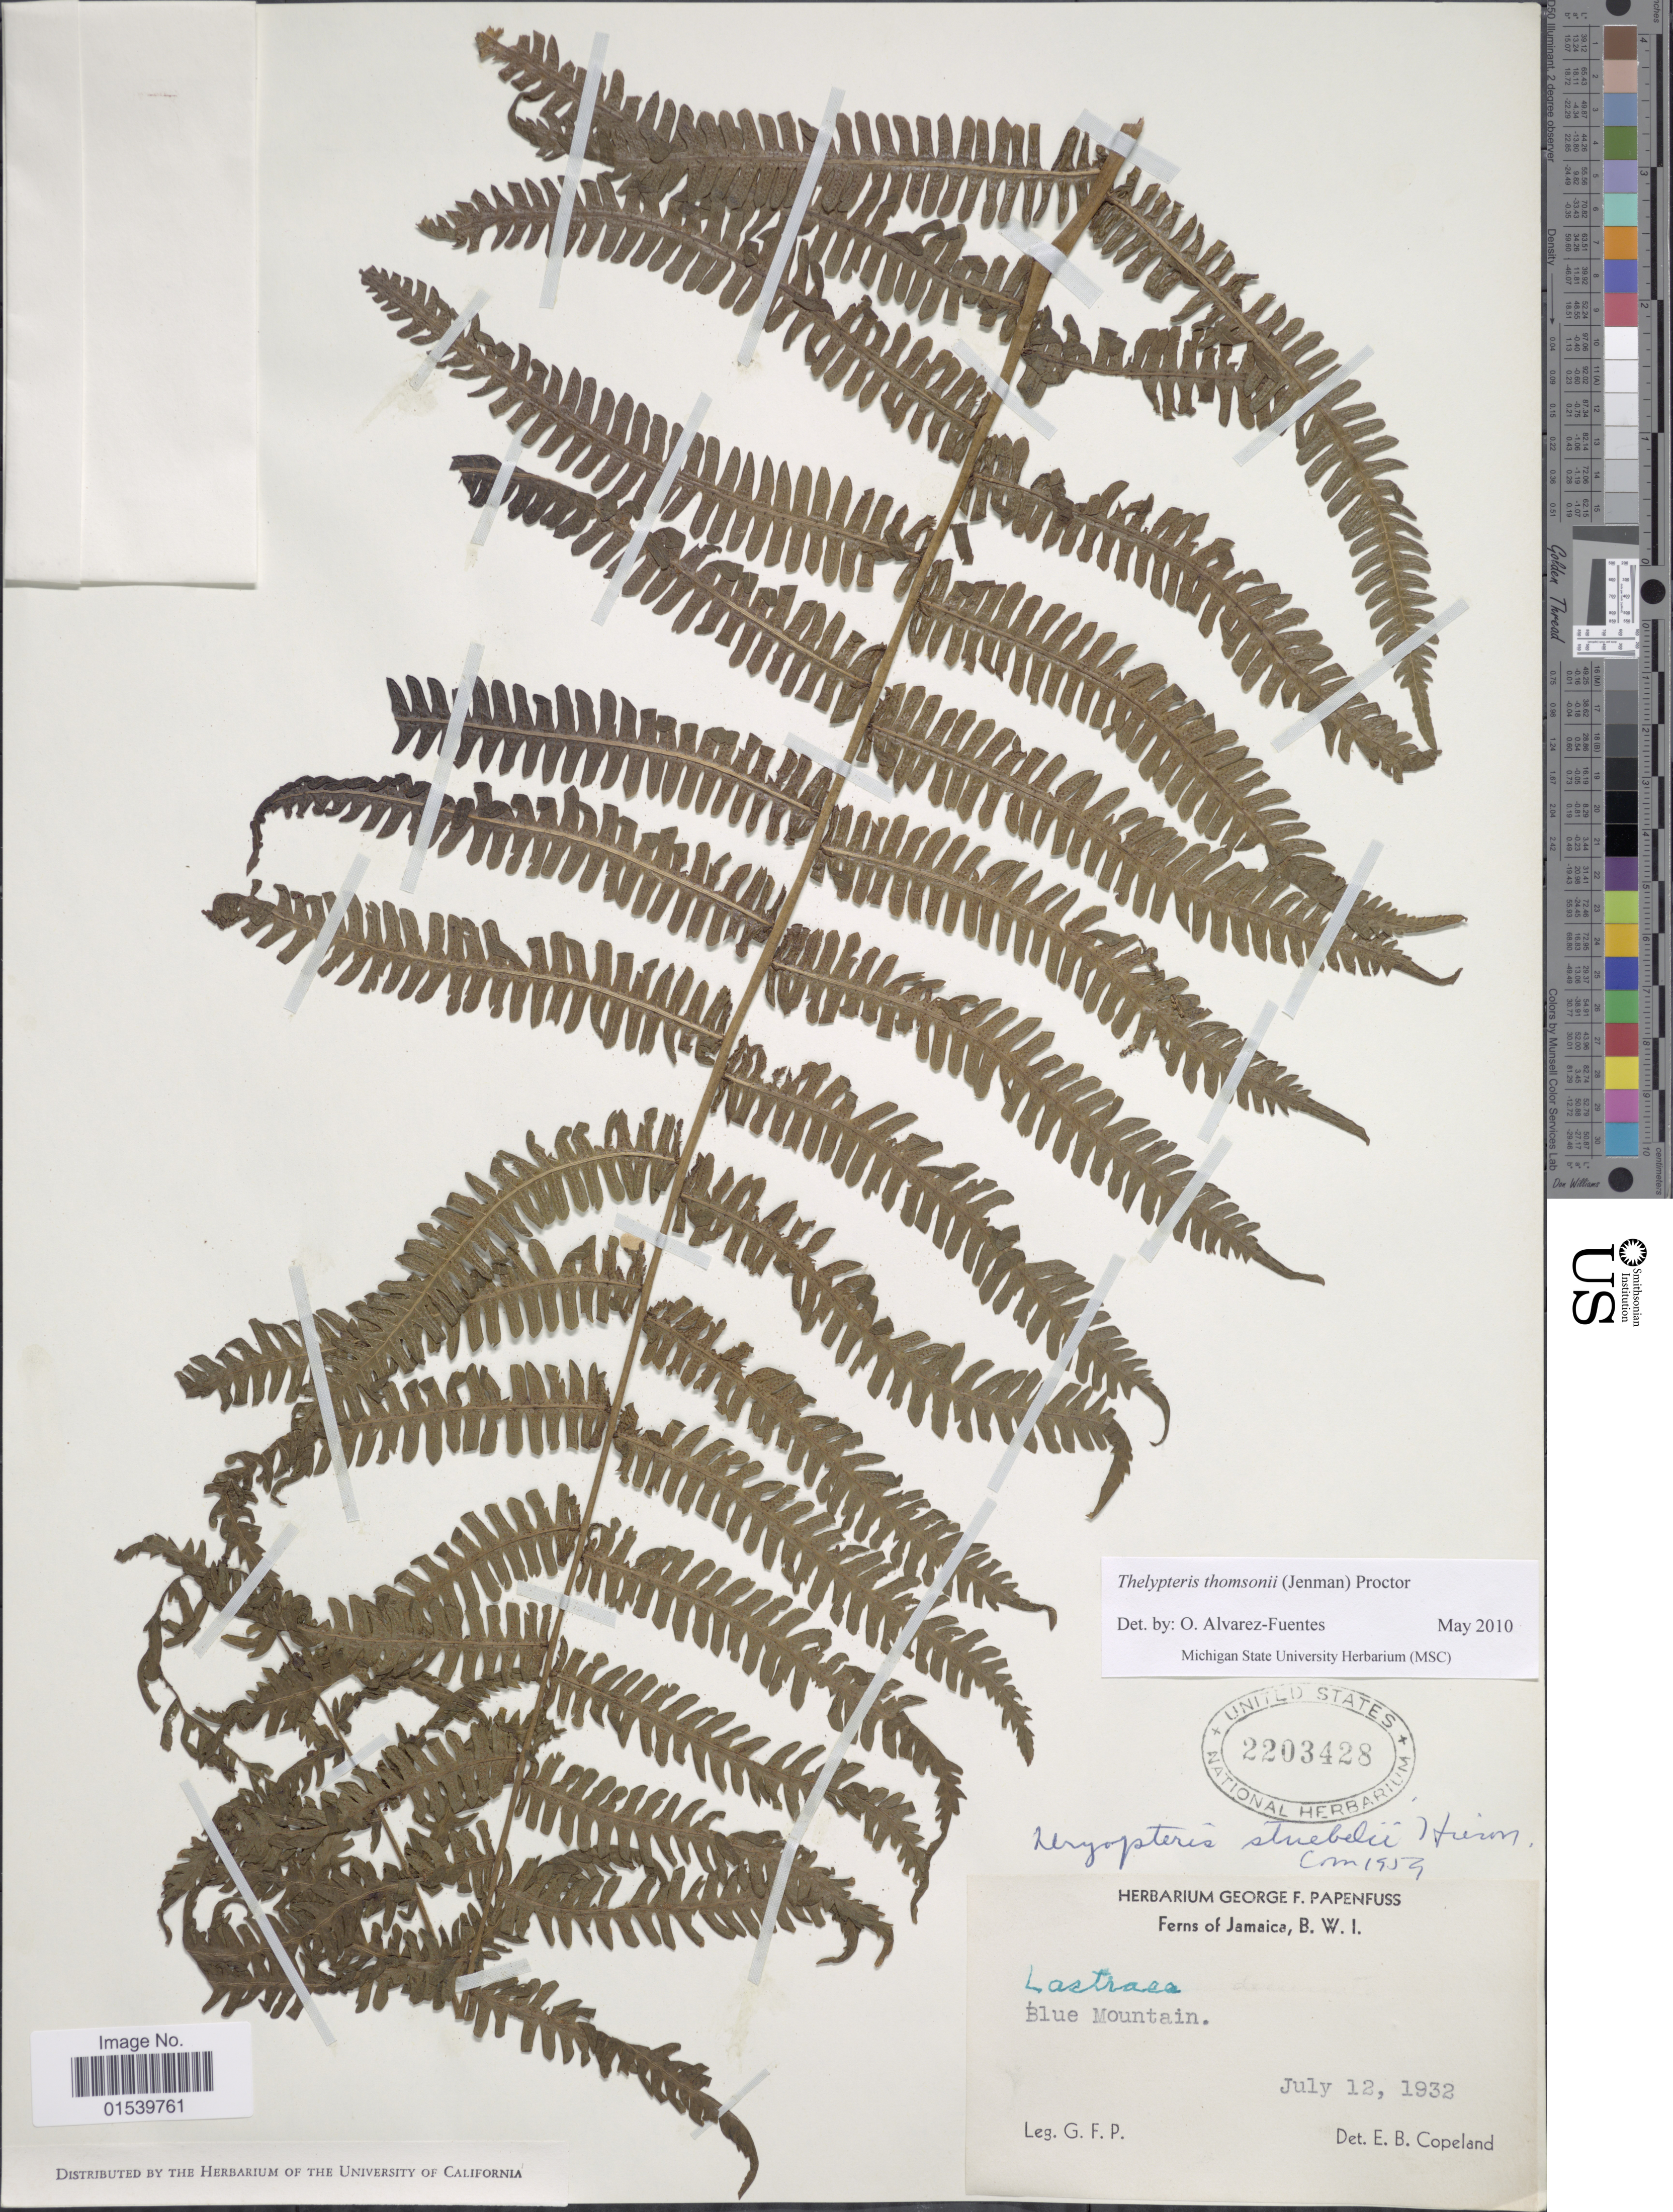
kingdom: Plantae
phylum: Tracheophyta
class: Polypodiopsida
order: Polypodiales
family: Thelypteridaceae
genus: Amauropelta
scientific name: Amauropelta thomsonii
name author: (Jenman) Pic. Serm.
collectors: G. Papenfuss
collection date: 1932-07-12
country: Jamaica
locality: B.W.I. Lastraea, Blue Mountain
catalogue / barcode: US 2203428